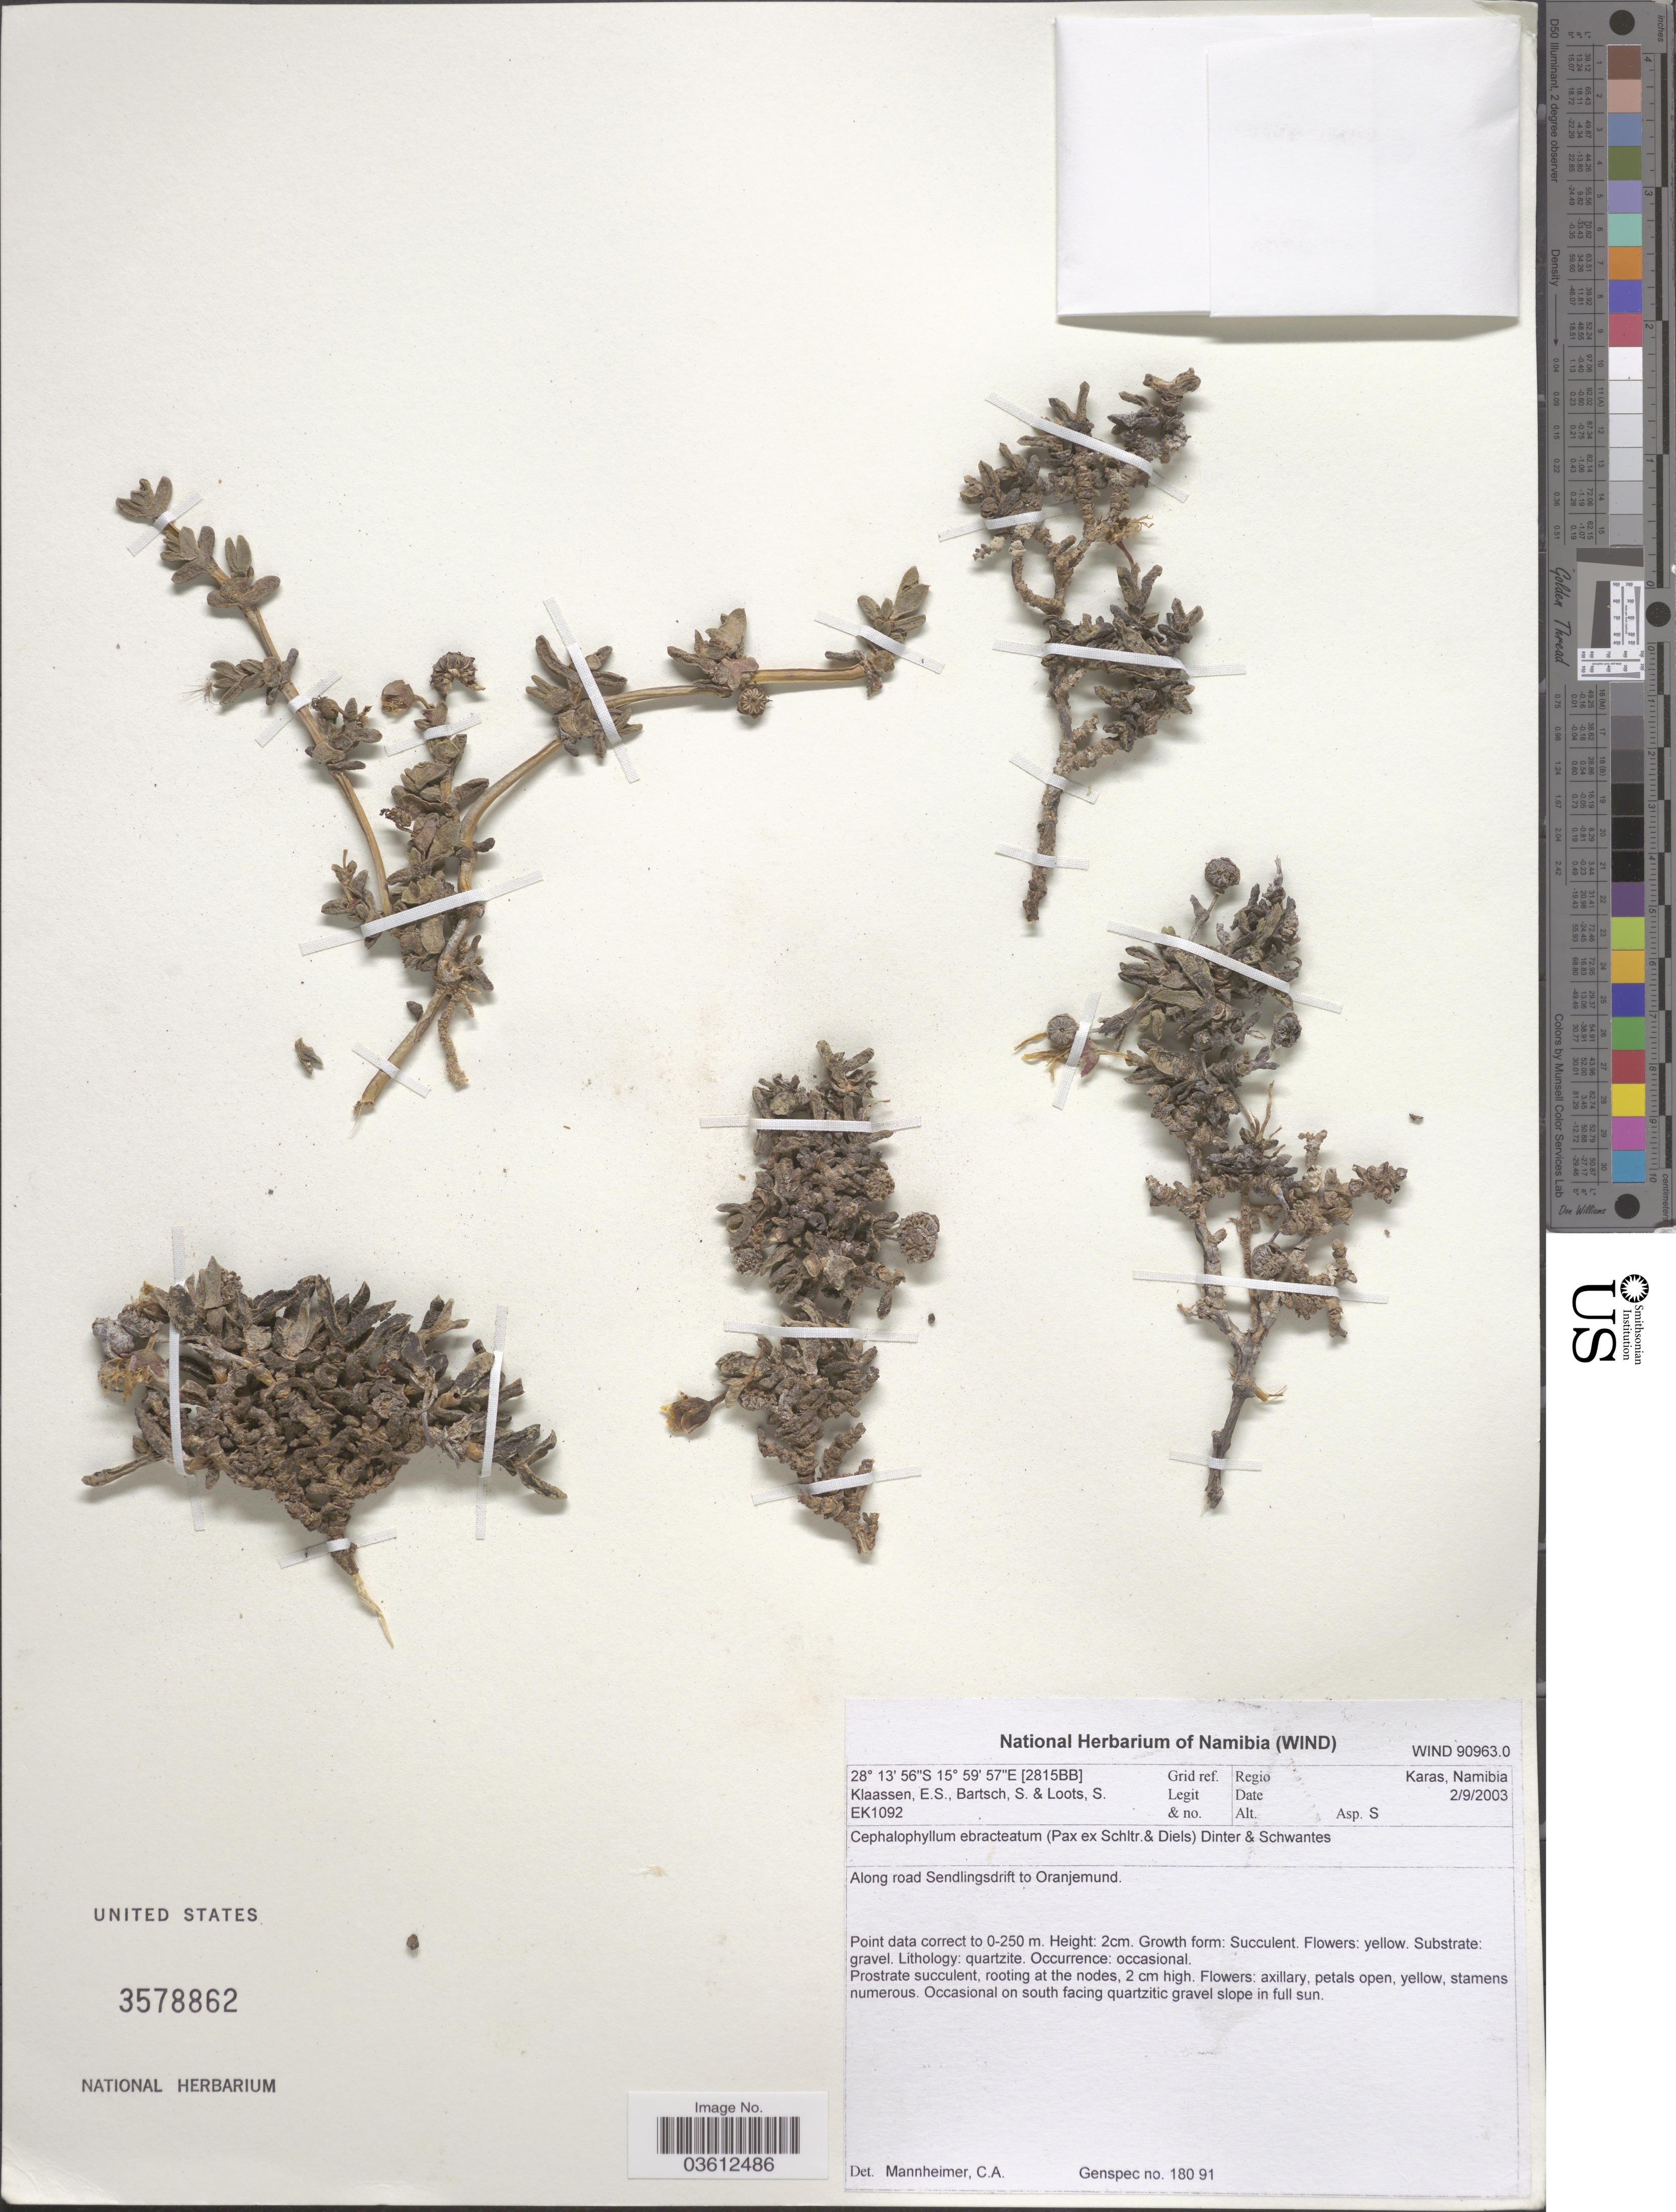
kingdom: Plantae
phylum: Tracheophyta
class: Magnoliopsida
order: Caryophyllales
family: Aizoaceae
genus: Cephalophyllum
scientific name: Cephalophyllum ebracteatum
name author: Dinter & Schwantes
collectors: E. S. Klaassen, S. Bartsch & S. Loots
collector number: EK1092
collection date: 2003-09-02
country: Namibia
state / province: Karas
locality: Grid ref. [2815BB]. Regio Karas. Along road Sendlingsdrift to Oranjemund.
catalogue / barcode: US 3578862